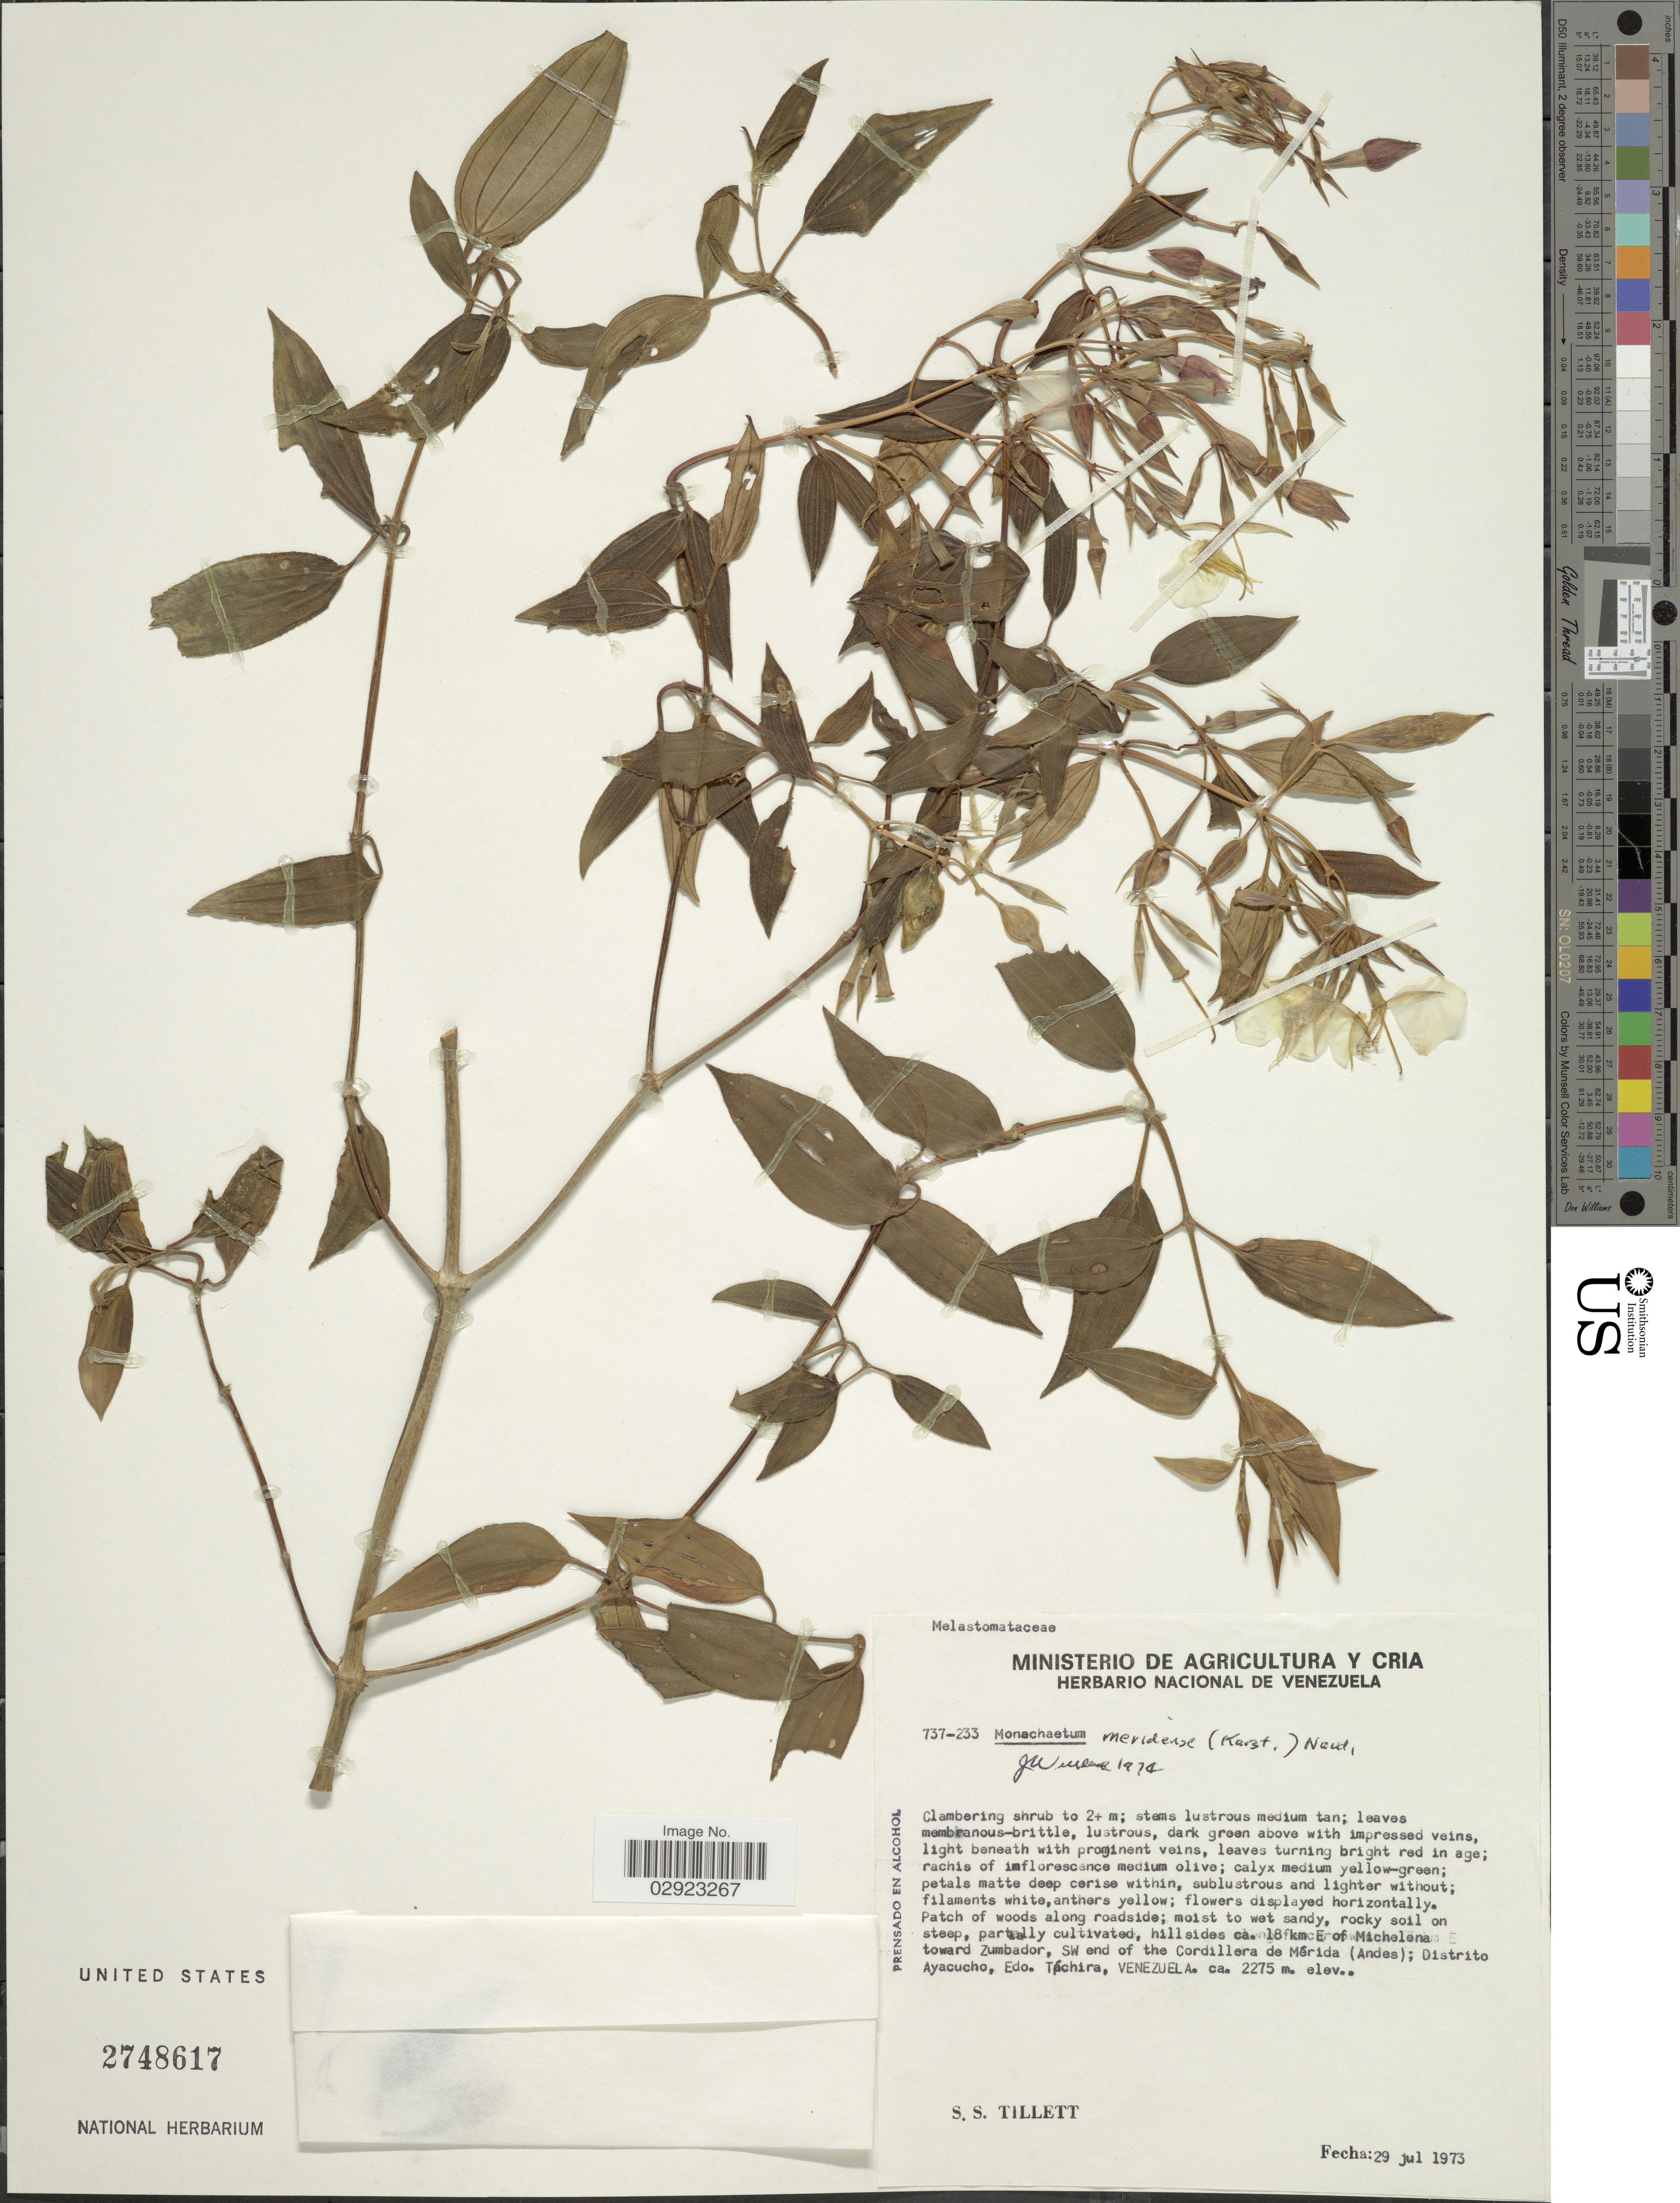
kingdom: Plantae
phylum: Tracheophyta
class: Magnoliopsida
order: Myrtales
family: Melastomataceae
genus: Monochaetum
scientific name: Monochaetum meridense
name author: (H. Karst.) Naudin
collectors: S. S. Tillett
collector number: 737-233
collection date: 1973-07-29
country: Venezuela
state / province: Tachira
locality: Hillside ca. 18 km E of Michelena toward Zumbador, SW end of the Cordillera de Mérida (Andes); Distrito Ayacucho.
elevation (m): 2275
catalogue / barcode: US 2748617